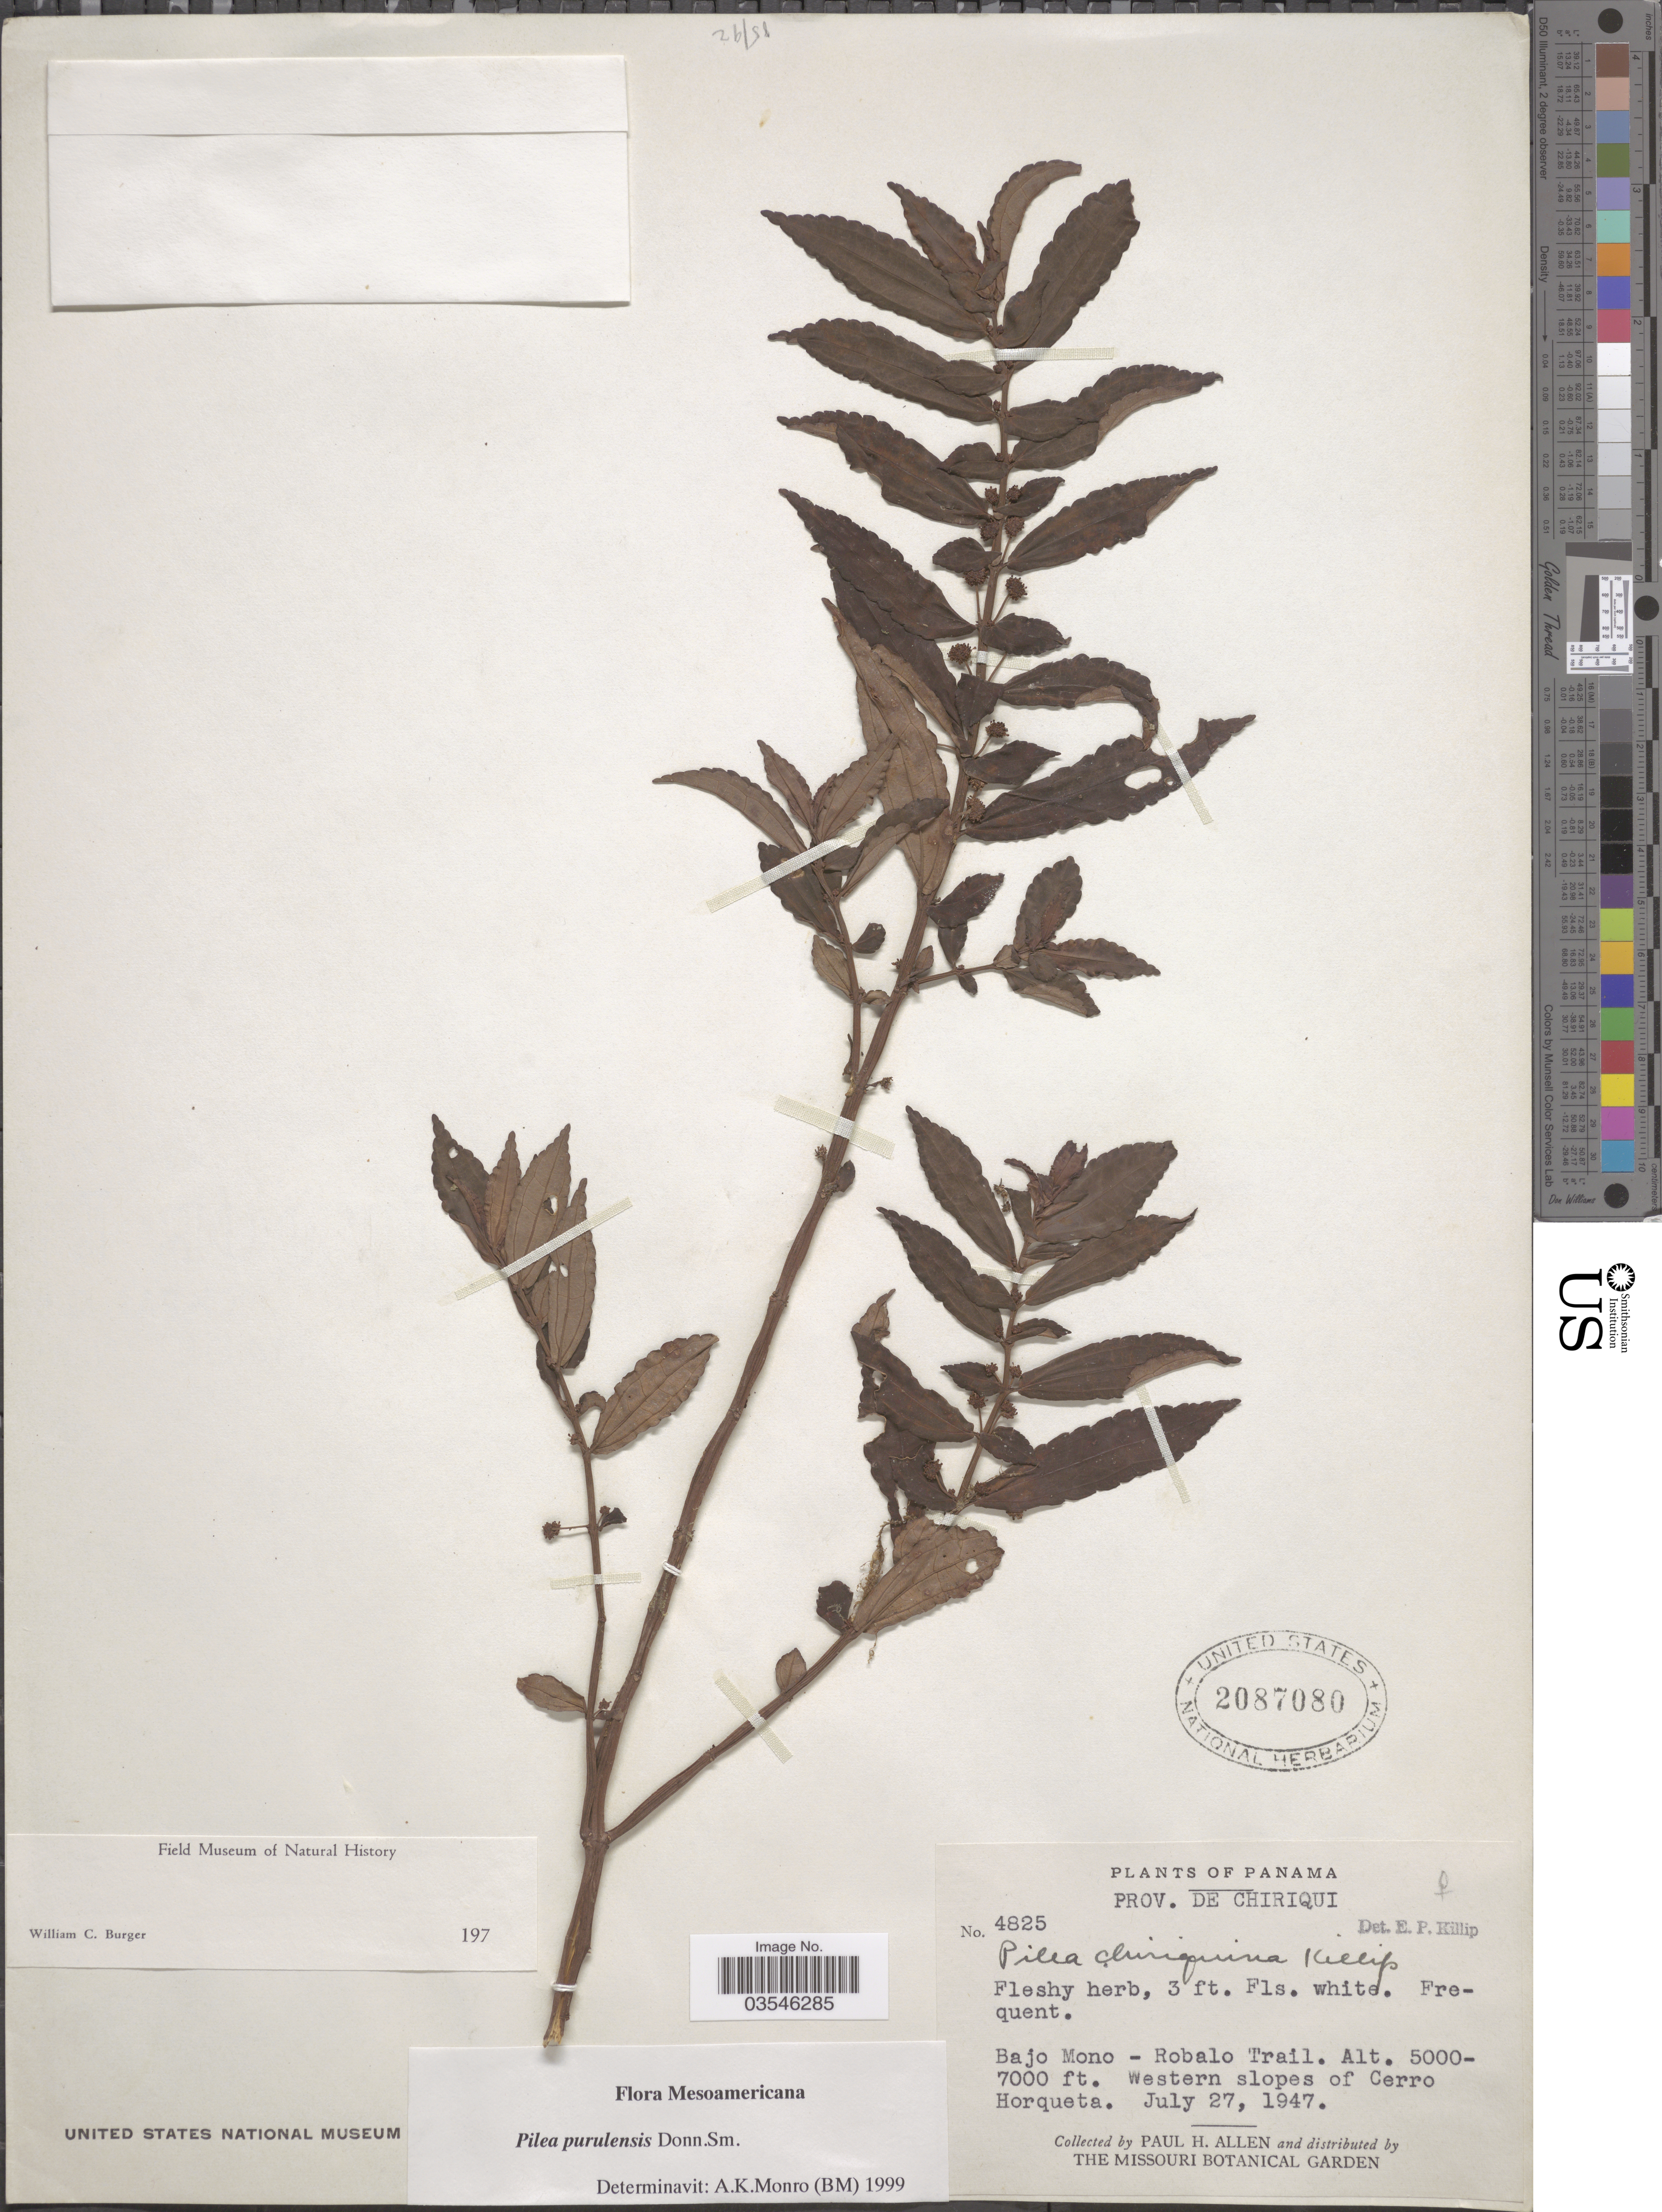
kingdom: Plantae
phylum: Tracheophyta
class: Magnoliopsida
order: Rosales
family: Urticaceae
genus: Pilea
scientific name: Pilea purulensis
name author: Donn. Sm.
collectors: P. H. Allen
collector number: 4825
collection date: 1947-07-27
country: Panama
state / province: Chiriqui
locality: Prov. De Chiriqui. Bajo Mono - Robalo Trail. Western slopes of Cerro Horqueta.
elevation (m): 1524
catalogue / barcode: US 2087080